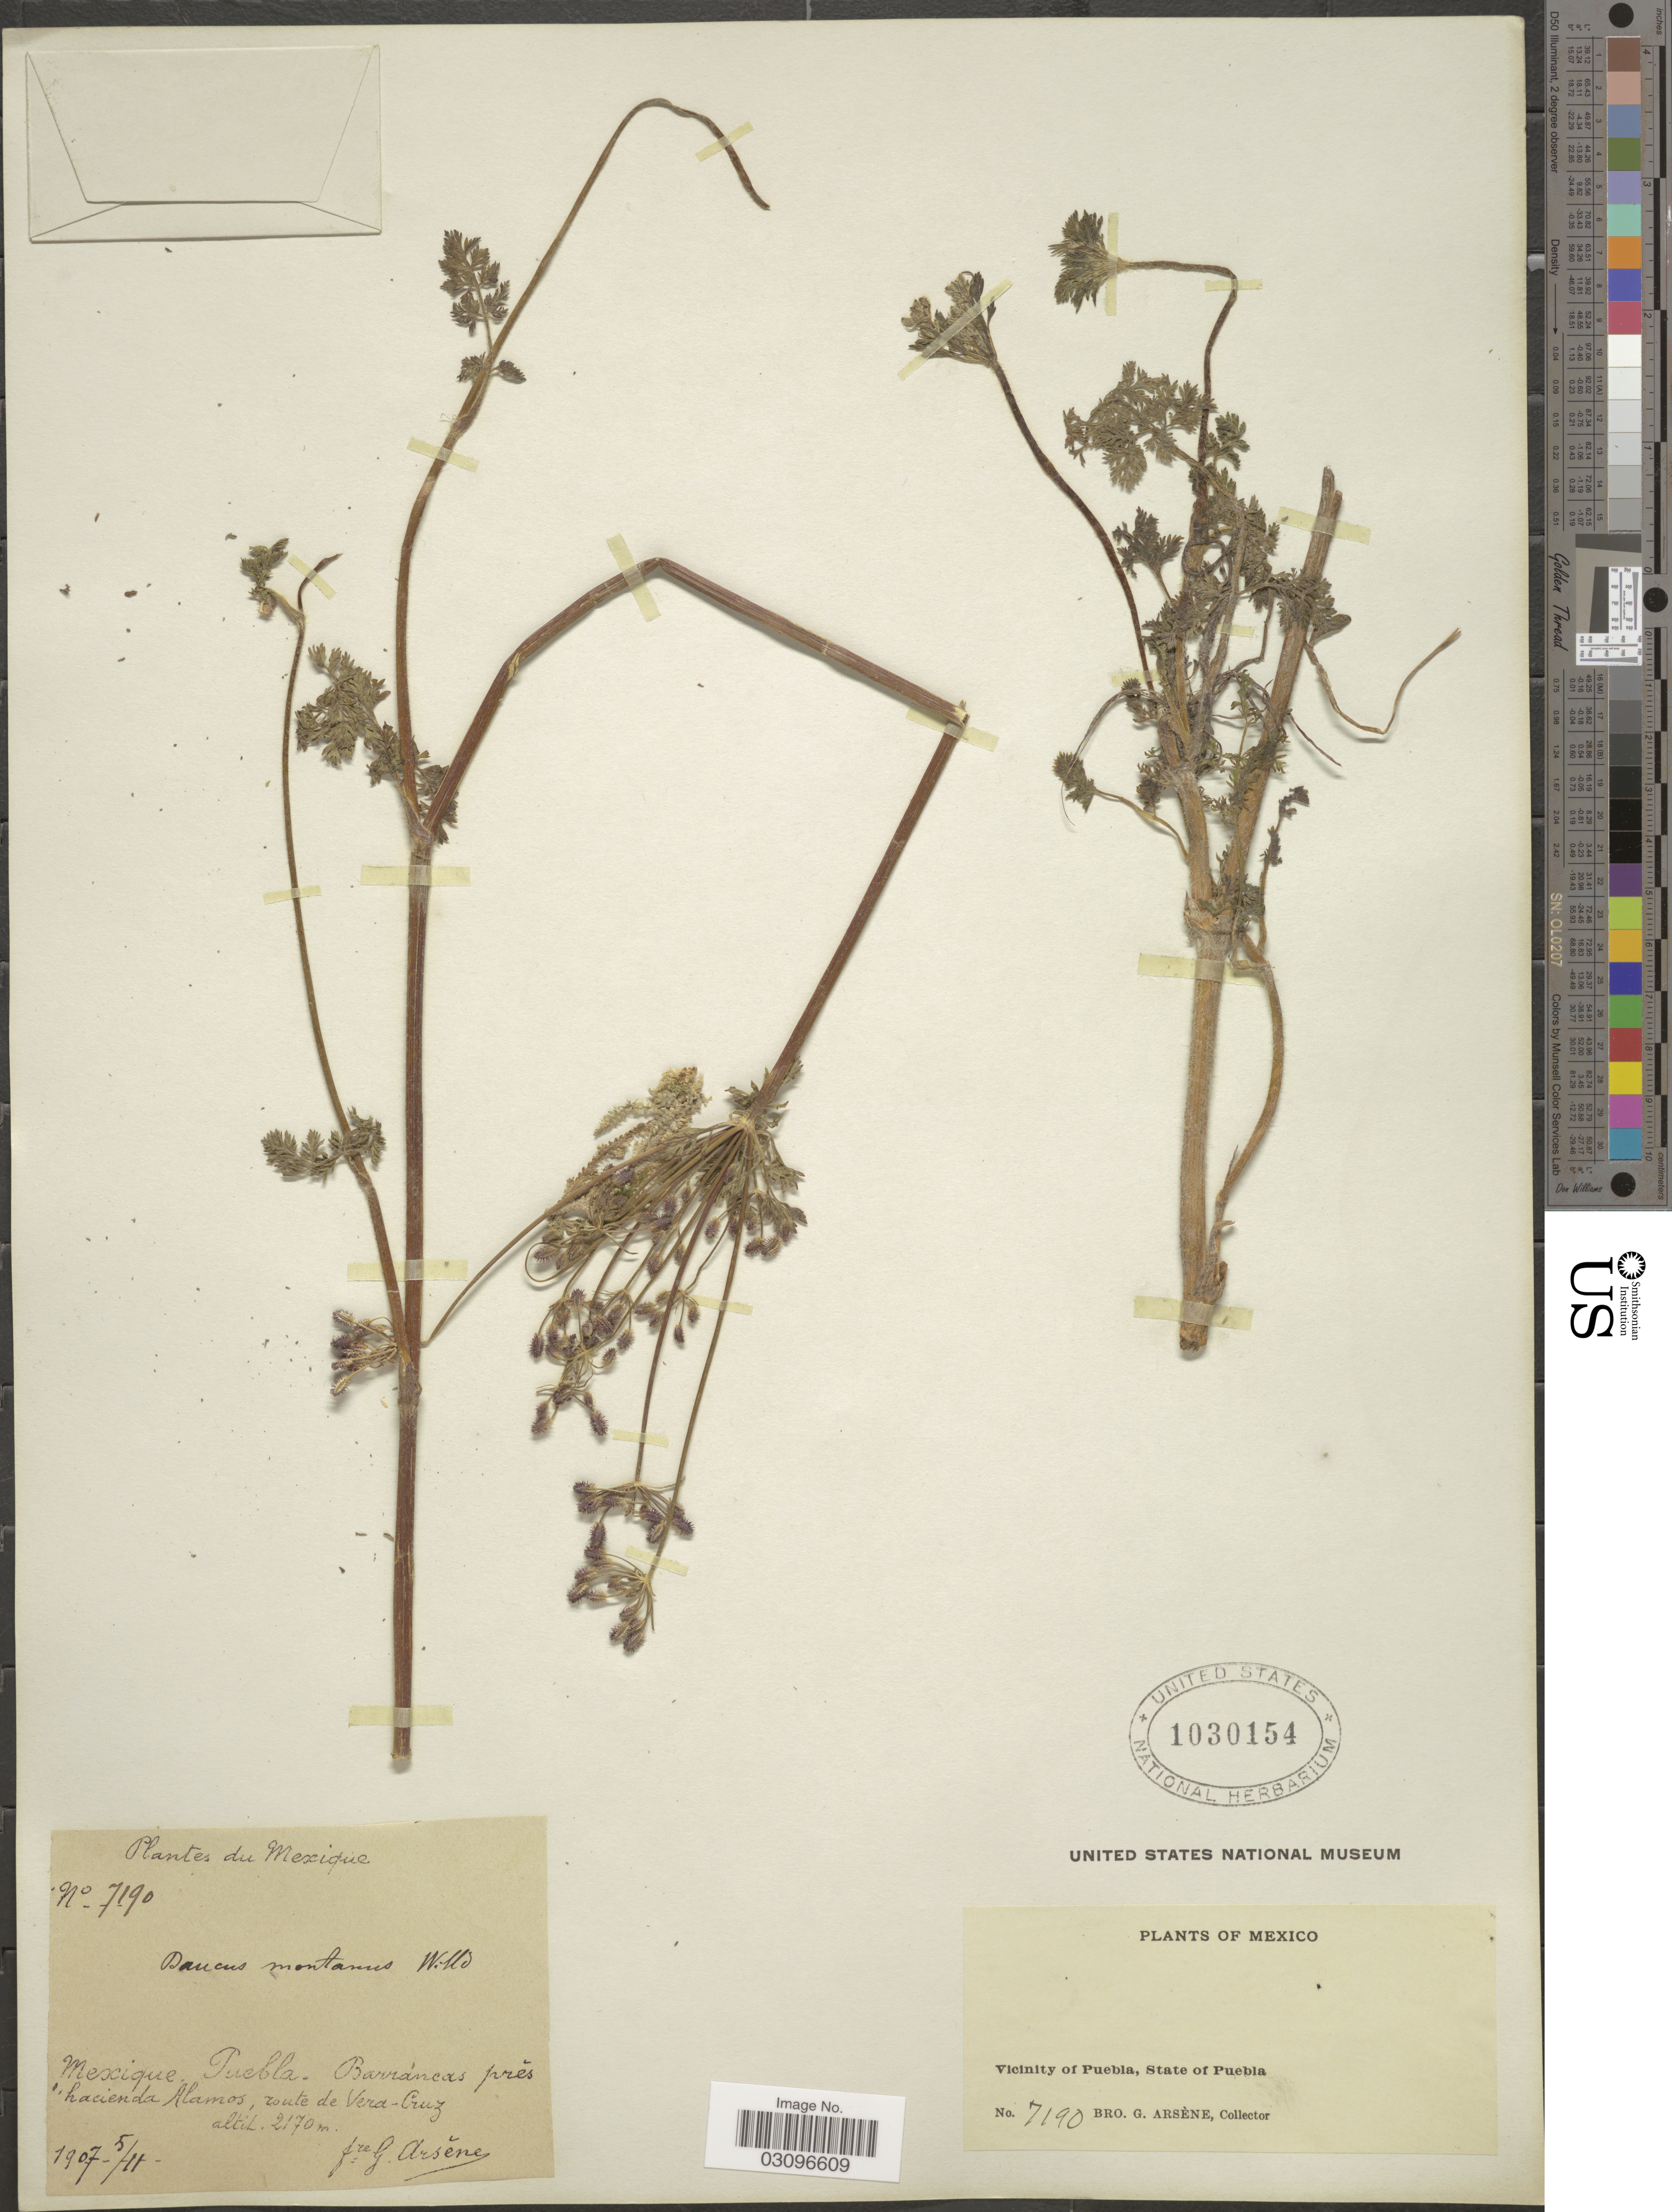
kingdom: Plantae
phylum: Tracheophyta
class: Magnoliopsida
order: Apiales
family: Apiaceae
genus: Daucus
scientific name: Daucus montanus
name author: Humb. & Bonpl. ex Spreng.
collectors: Bro. G. Arsène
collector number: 7190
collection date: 1907-11-05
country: Mexico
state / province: Puebla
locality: Barráncas prés hacienda Alamos, route de Vera-Cruz.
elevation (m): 2170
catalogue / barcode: US 1030154